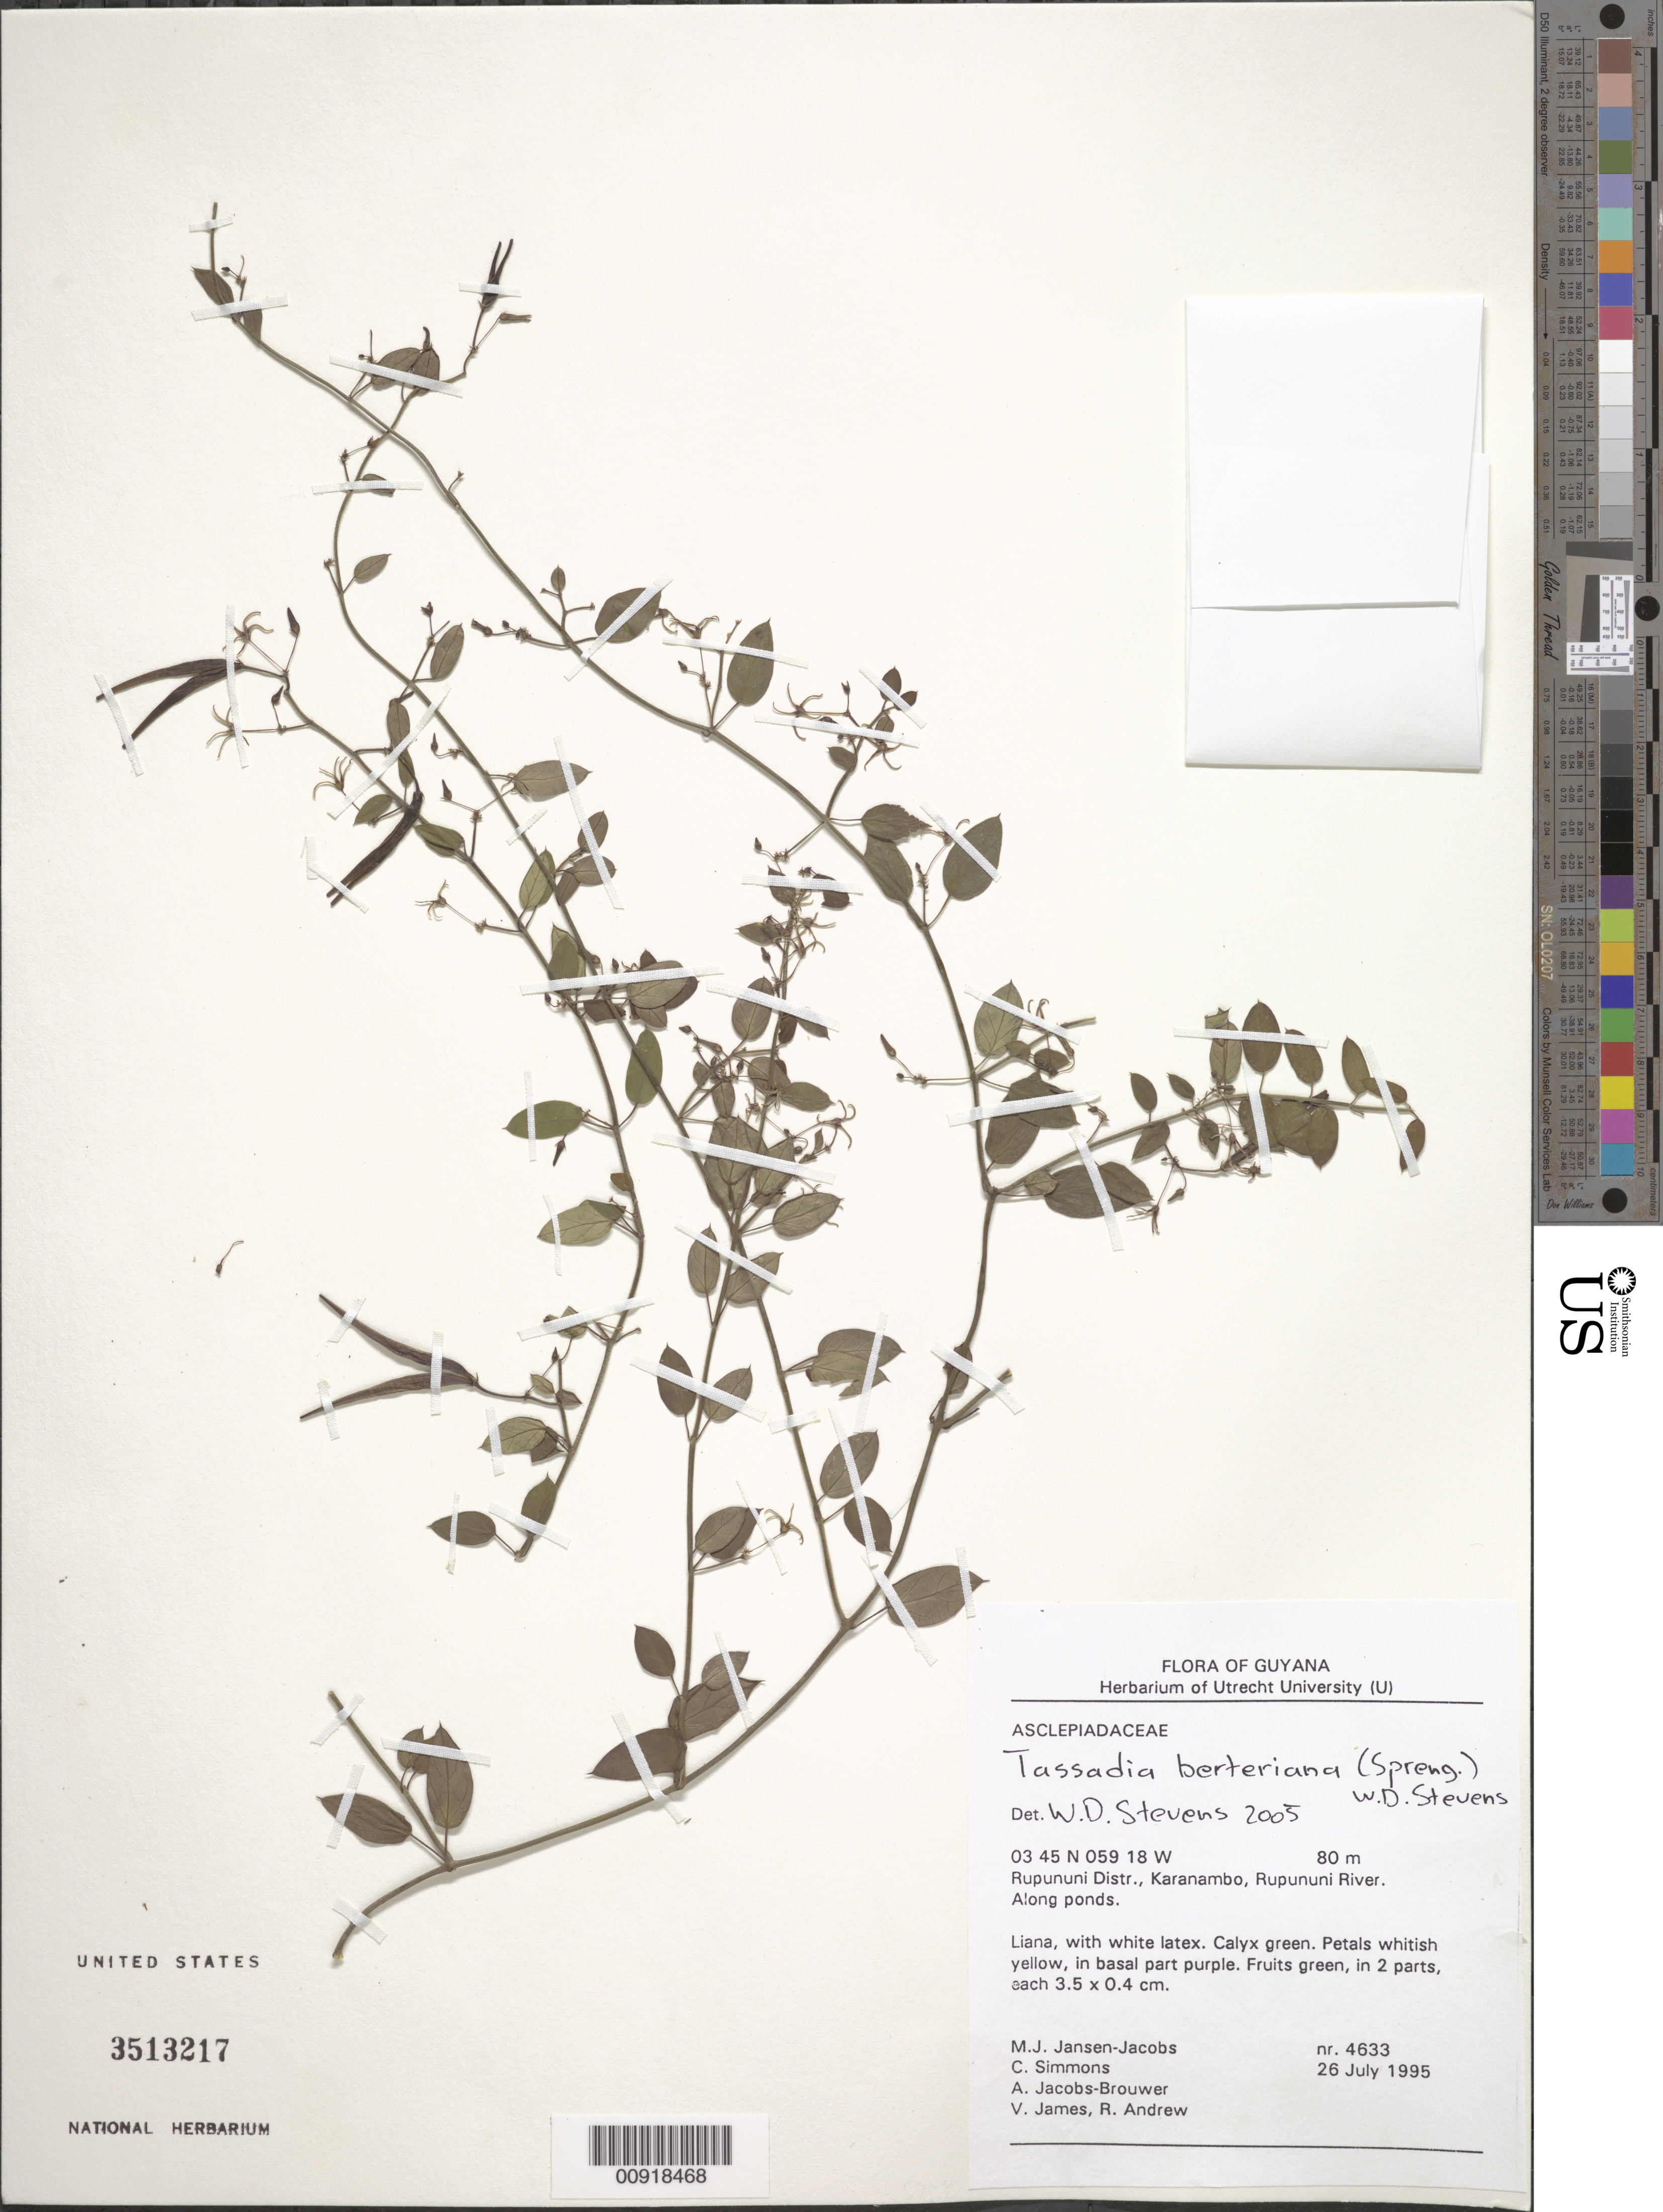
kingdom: Plantae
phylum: Tracheophyta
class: Magnoliopsida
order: Gentianales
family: Apocynaceae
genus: Tassadia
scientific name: Tassadia berteroana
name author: (Spreng.) W.D. Stevens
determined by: Stevens, W. Douglas, Missouri Botanical Garden (MO)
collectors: M. J. Jansen-Jacobs, C. Simons, A. Jacobs-Brouwer, V. James & R. Andrew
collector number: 4633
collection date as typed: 26-Jul-95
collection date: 1995-07-26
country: Guyana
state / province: U. Takutu-U. Essequibo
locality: Karanambo, Rupununi River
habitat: Along ponds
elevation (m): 80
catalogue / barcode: US 3513217